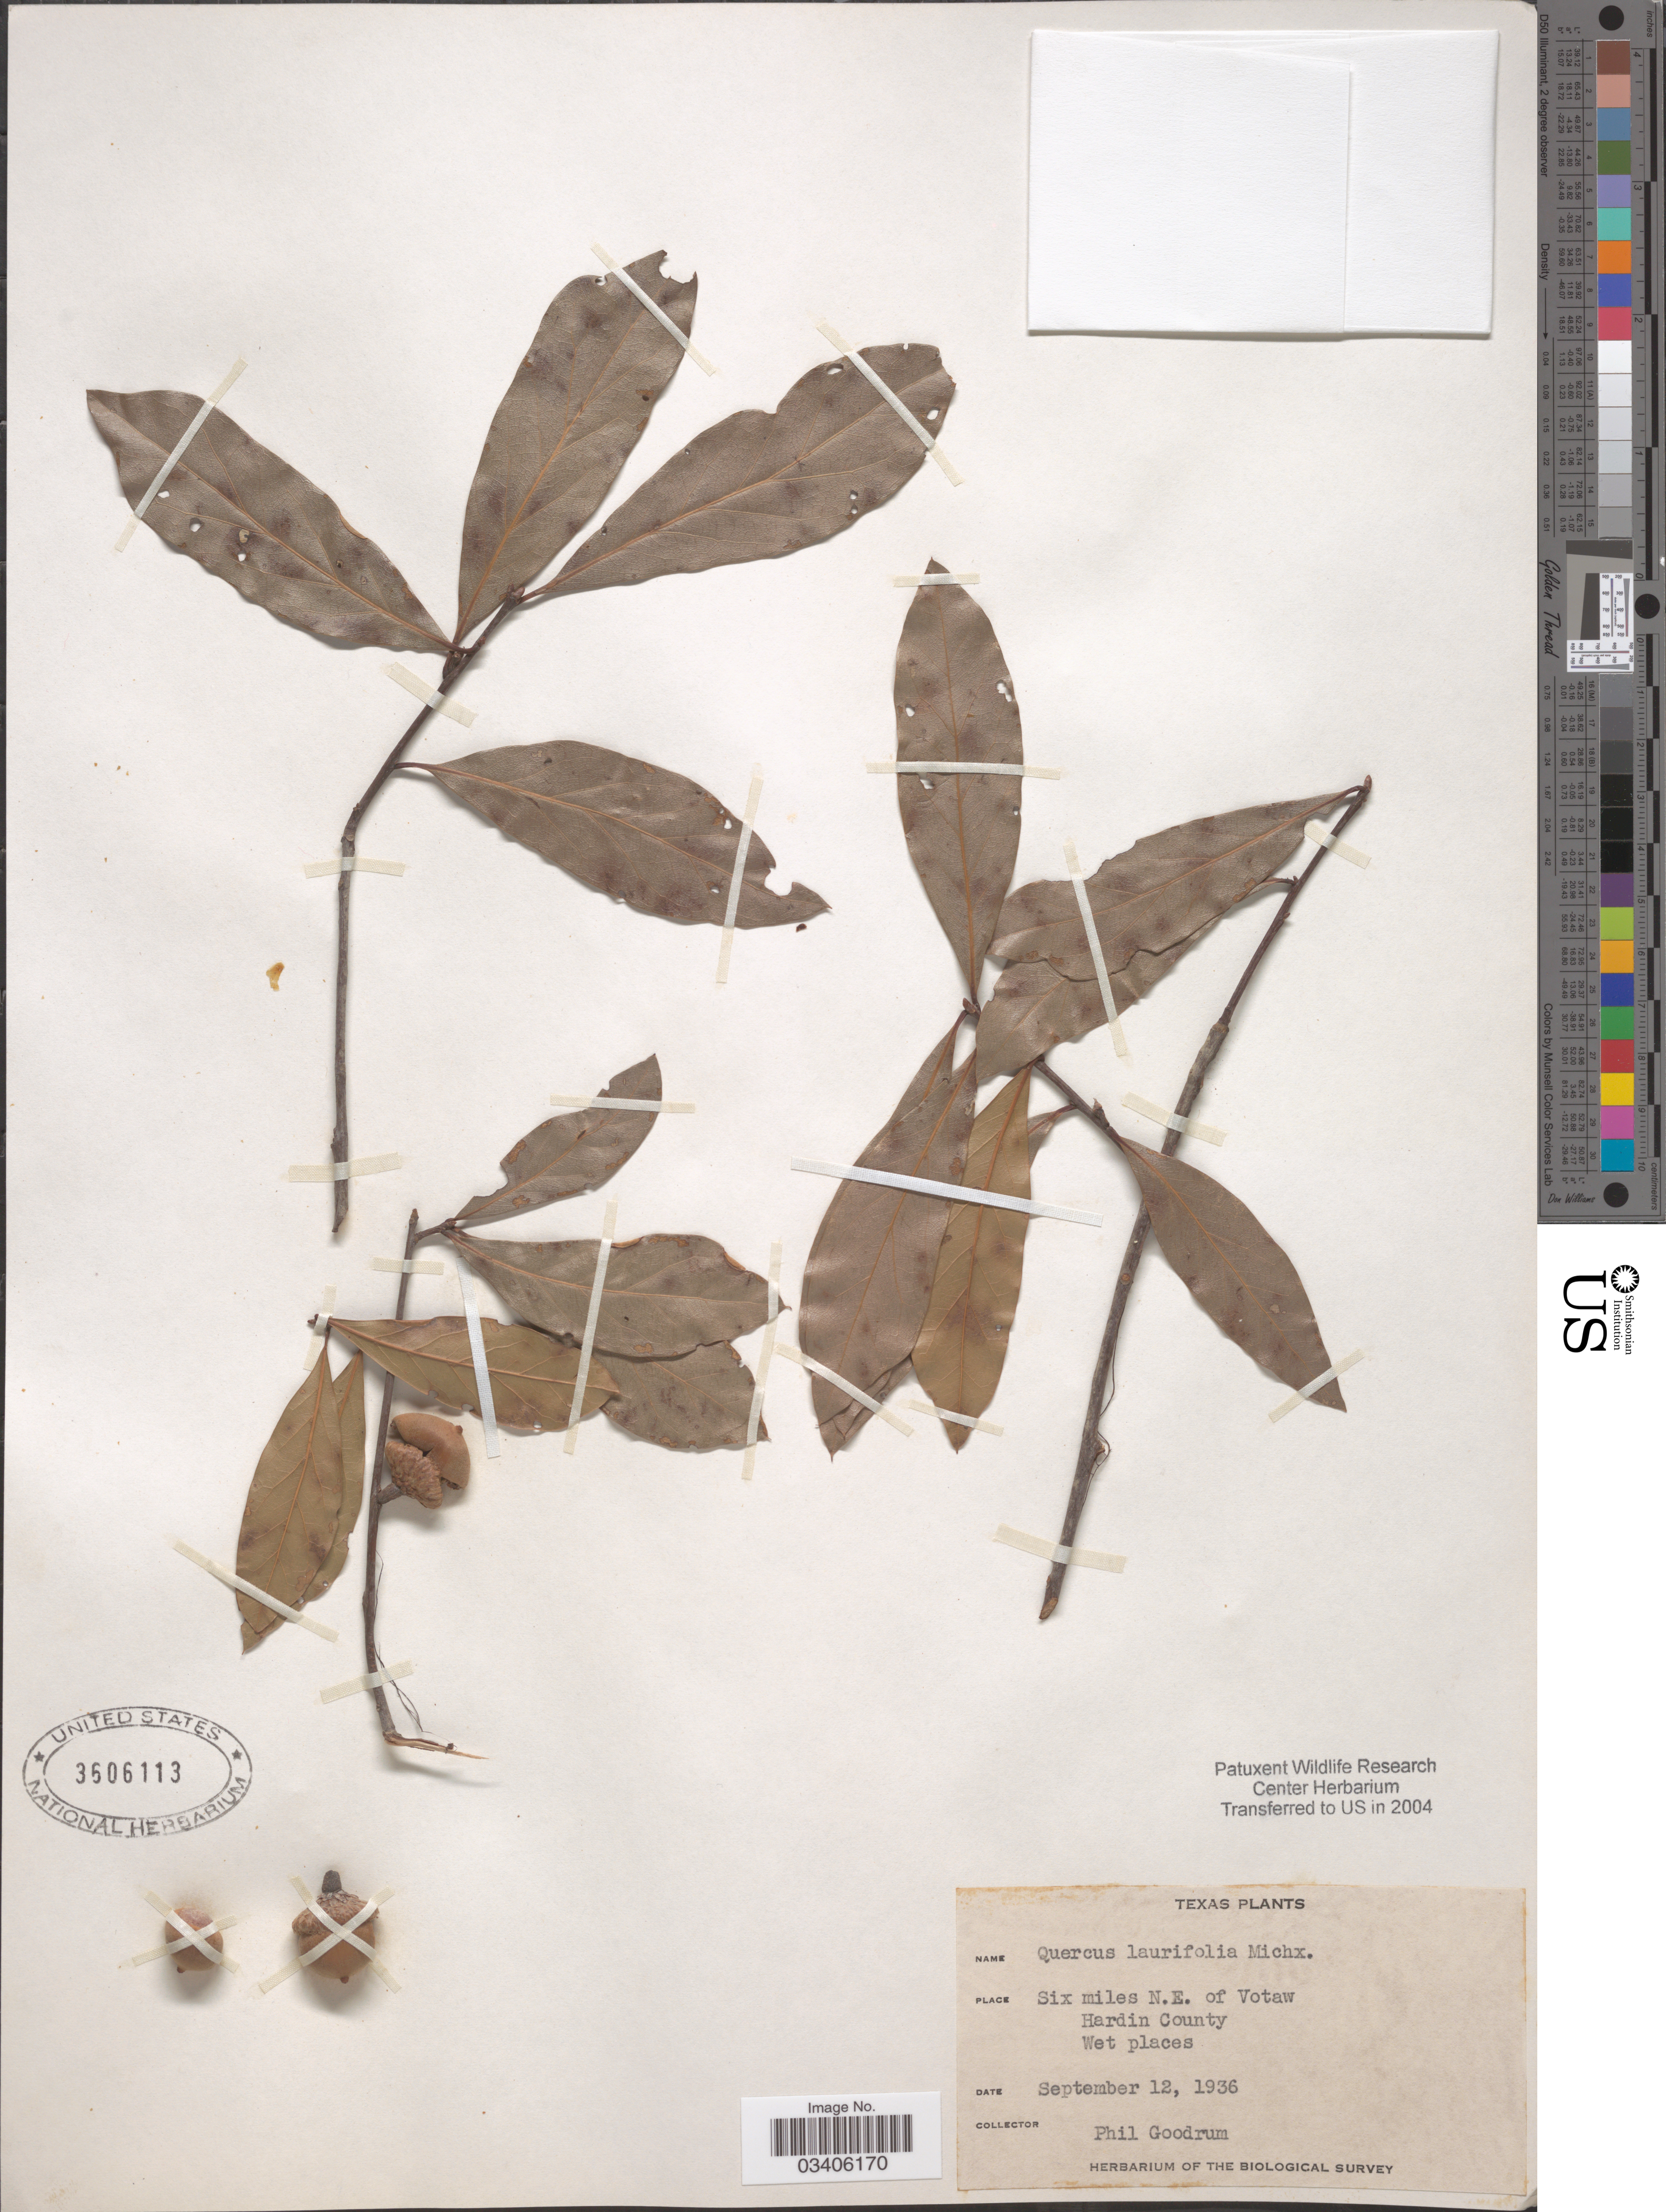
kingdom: Plantae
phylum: Tracheophyta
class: Magnoliopsida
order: Fagales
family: Fagaceae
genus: Quercus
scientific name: Quercus laurifolia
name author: Michx.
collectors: P. Goodrum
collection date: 1936-09-12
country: United States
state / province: Texas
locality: Six miles N. E. of Votaw. Hardin County.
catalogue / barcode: US 3606113